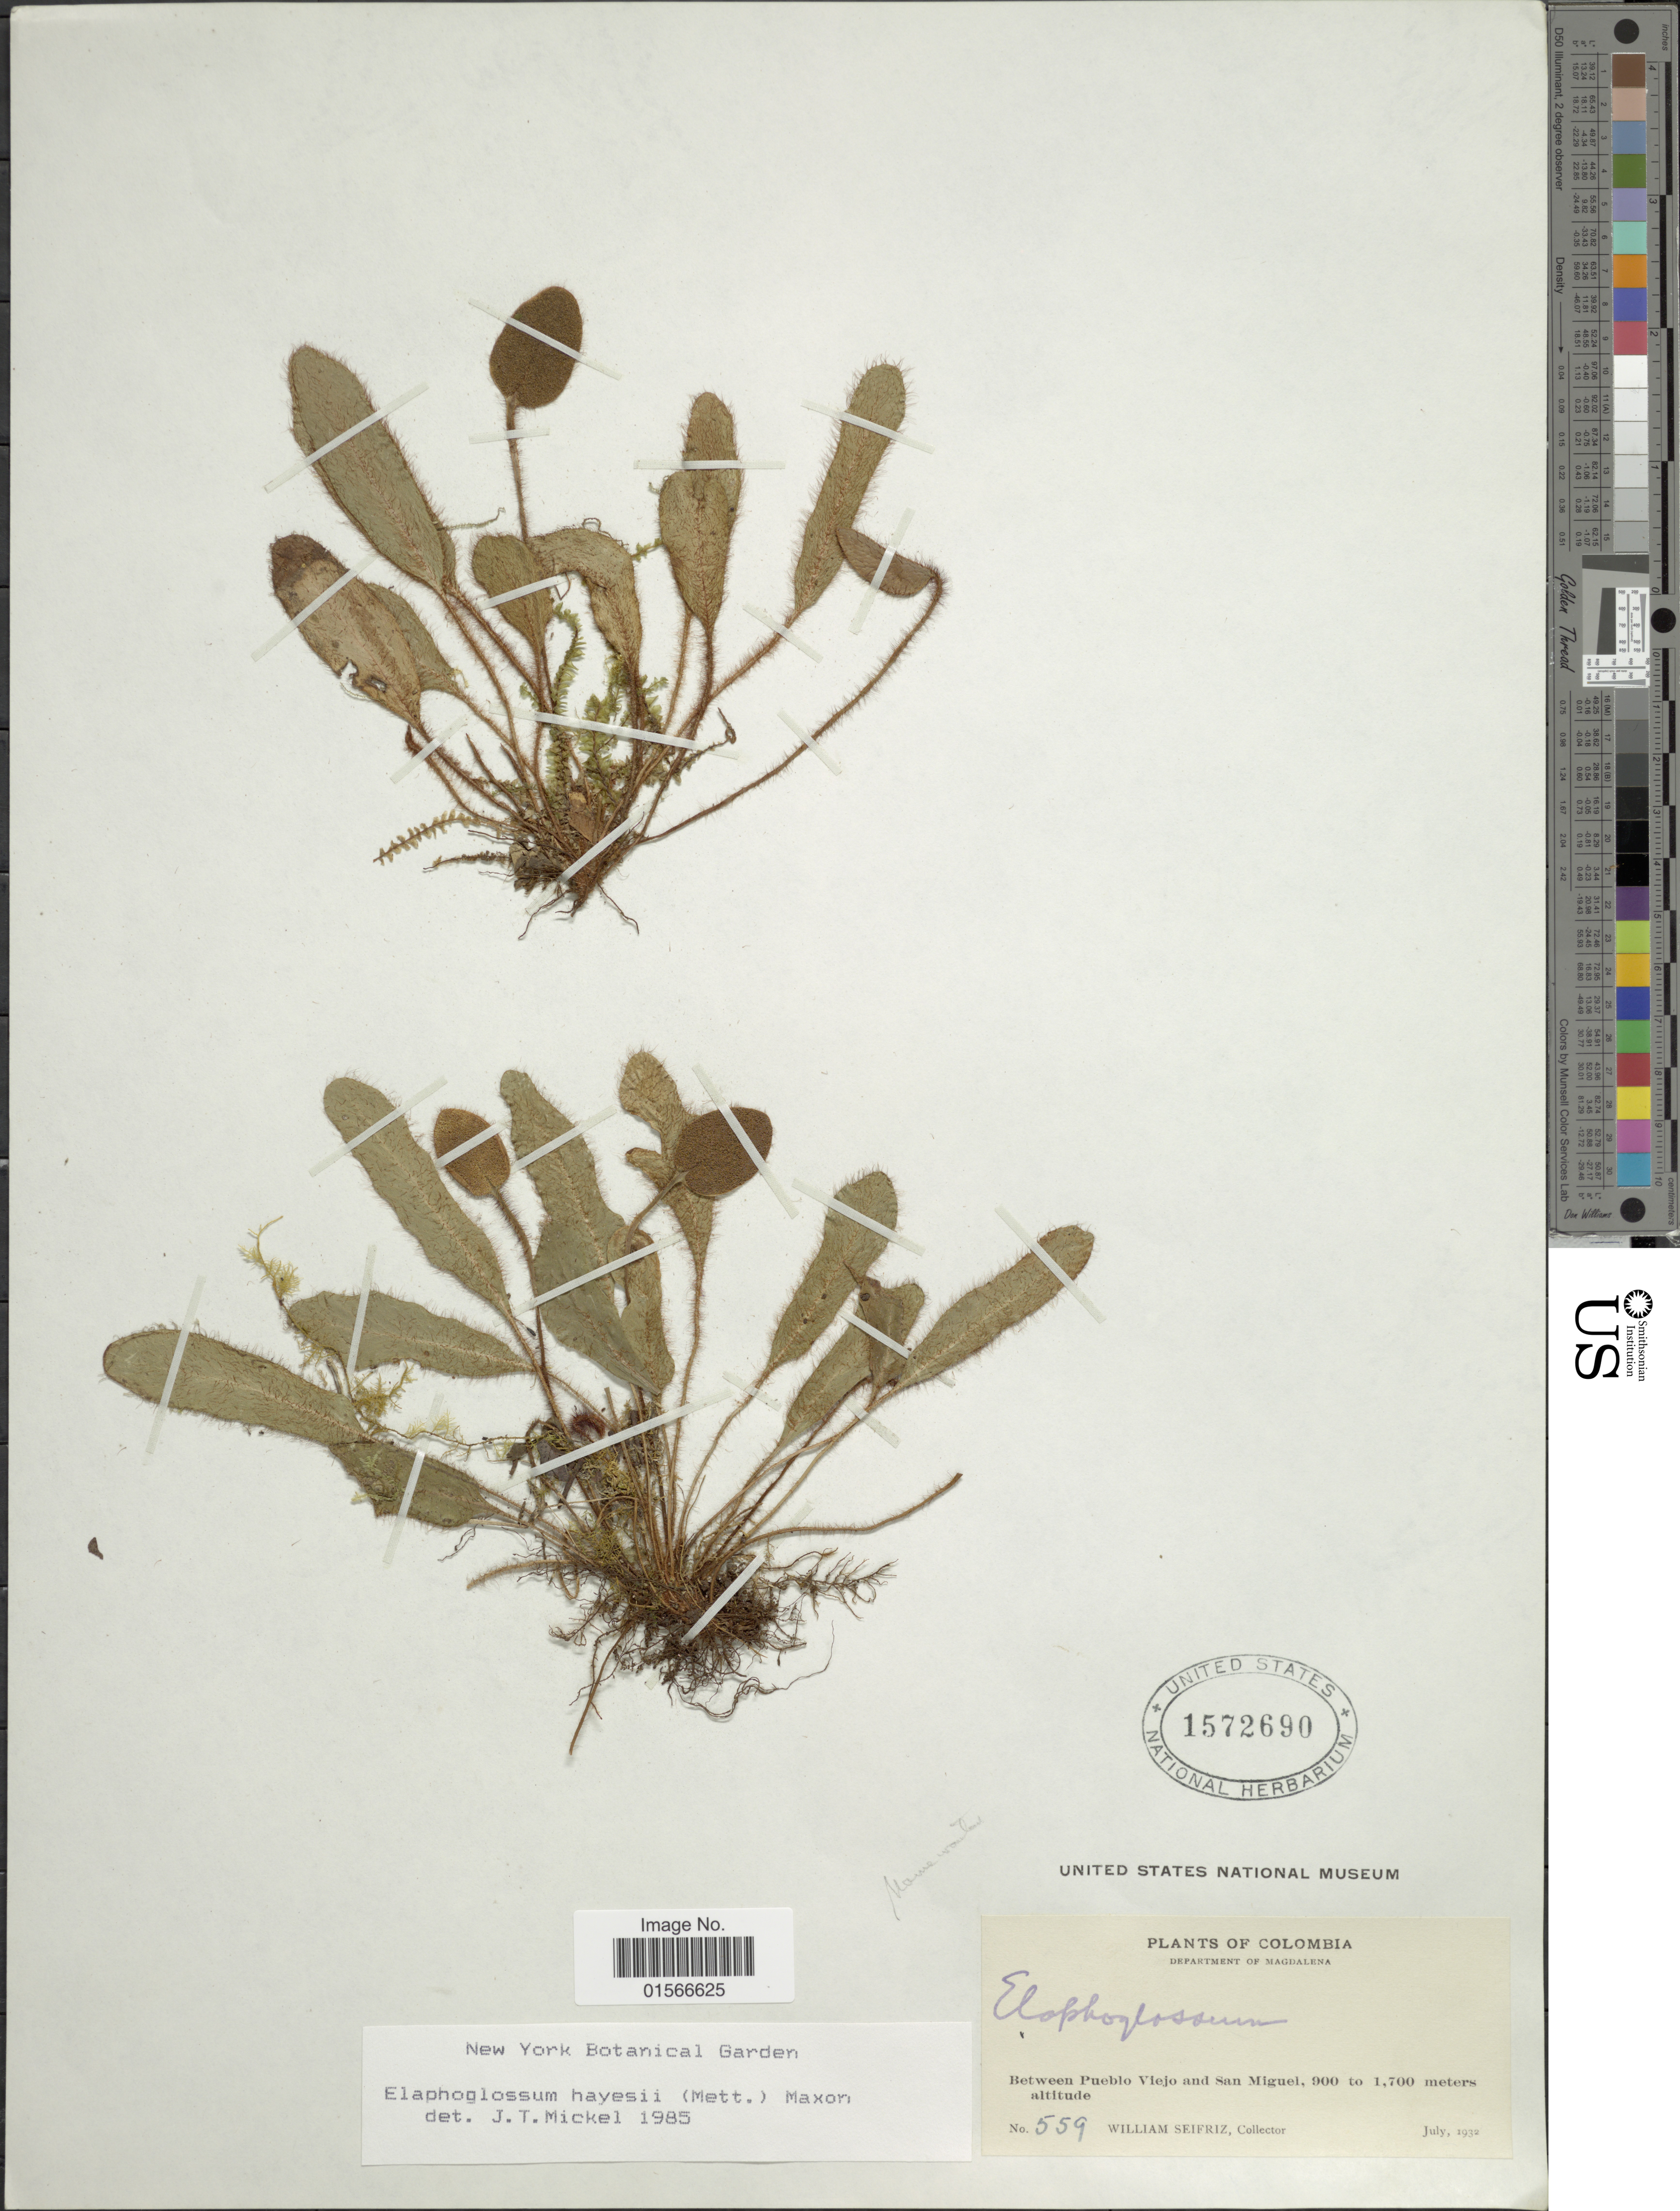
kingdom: Plantae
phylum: Tracheophyta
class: Polypodiopsida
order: Polypodiales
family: Dryopteridaceae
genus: Elaphoglossum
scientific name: Elaphoglossum hayesii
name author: (Mett. ex Kuhn) Maxon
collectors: W. Seifriz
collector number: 559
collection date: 1932-07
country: Colombia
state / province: Magdalena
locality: Department of Magdalena, Between Pueblo Viejo and San Miguel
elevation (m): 900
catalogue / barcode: US 1572690